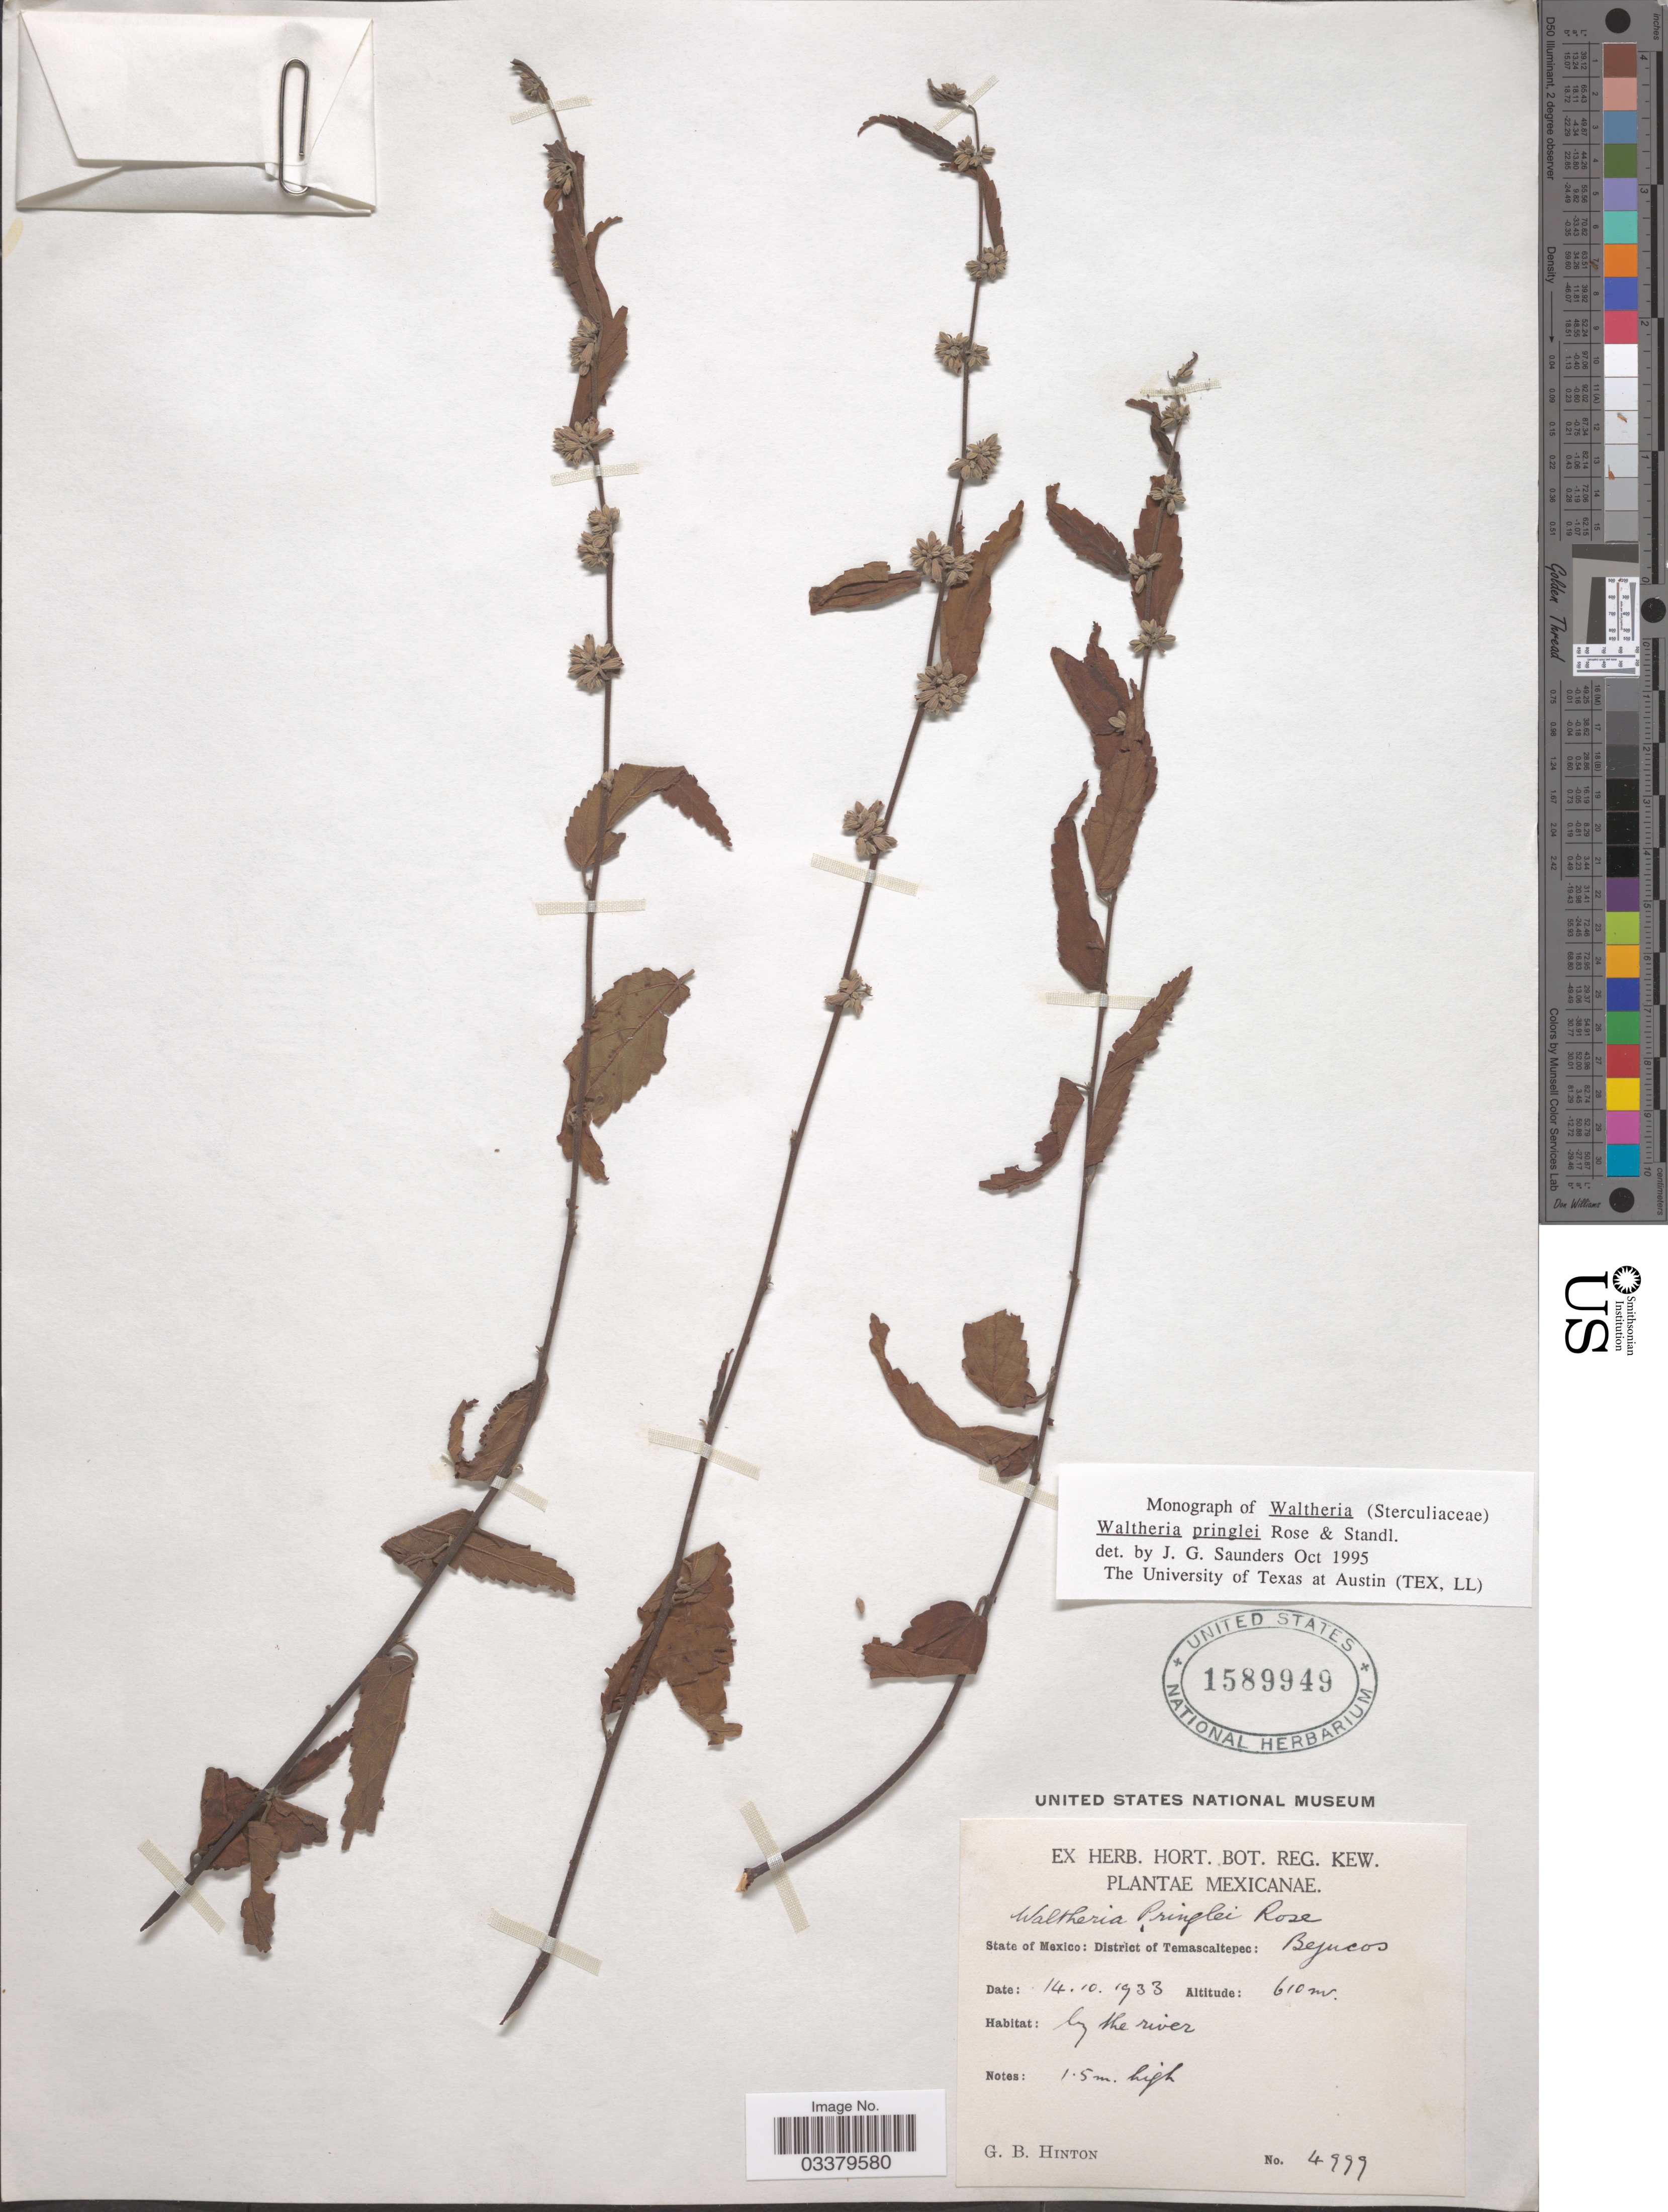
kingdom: Plantae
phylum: Tracheophyta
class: Magnoliopsida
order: Malvales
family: Malvaceae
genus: Waltheria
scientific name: Waltheria pringlei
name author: Rose & Standl.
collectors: G. B. Hinton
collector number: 4999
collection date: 1933-10-14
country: Mexico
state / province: México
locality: District of Temascaltepec: Bejucos. By the river.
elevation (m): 610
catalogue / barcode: US 1589949